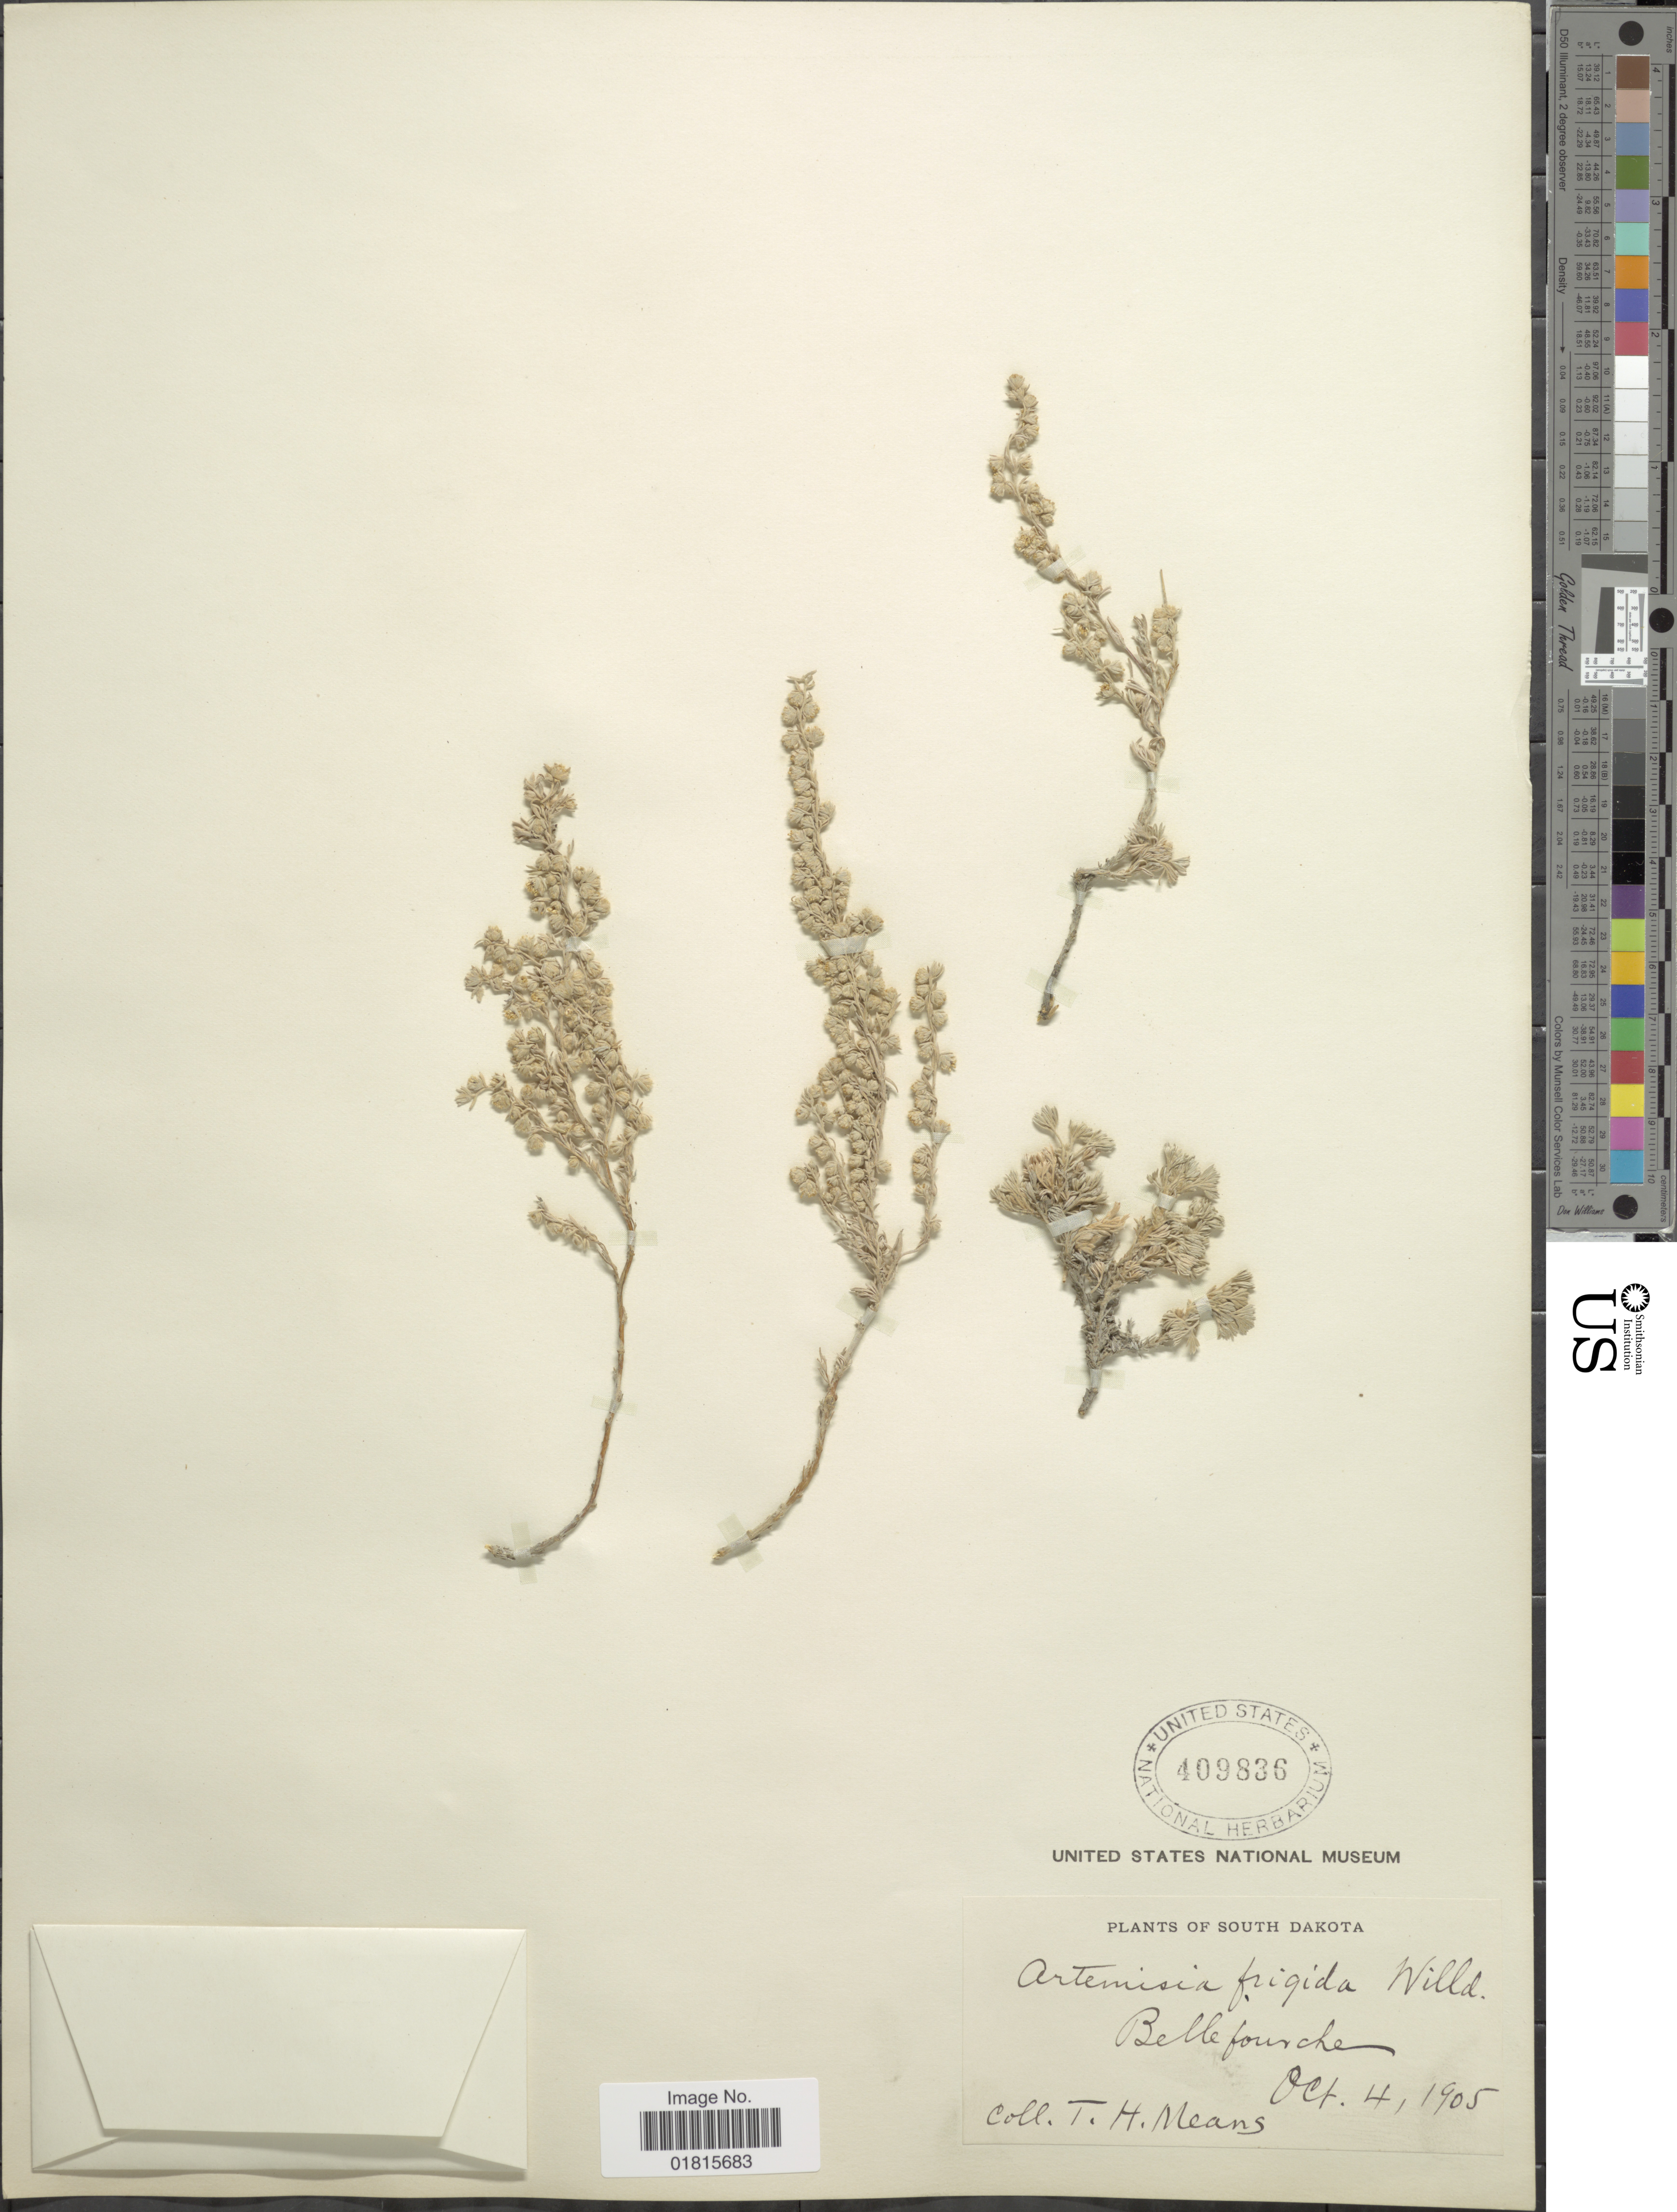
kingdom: Plantae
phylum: Tracheophyta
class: Magnoliopsida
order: Asterales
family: Asteraceae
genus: Artemisia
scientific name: Artemisia frigida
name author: Willd.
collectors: T. Means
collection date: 1905-10-04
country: United States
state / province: South Dakota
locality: Bellefourche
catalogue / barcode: US 409836